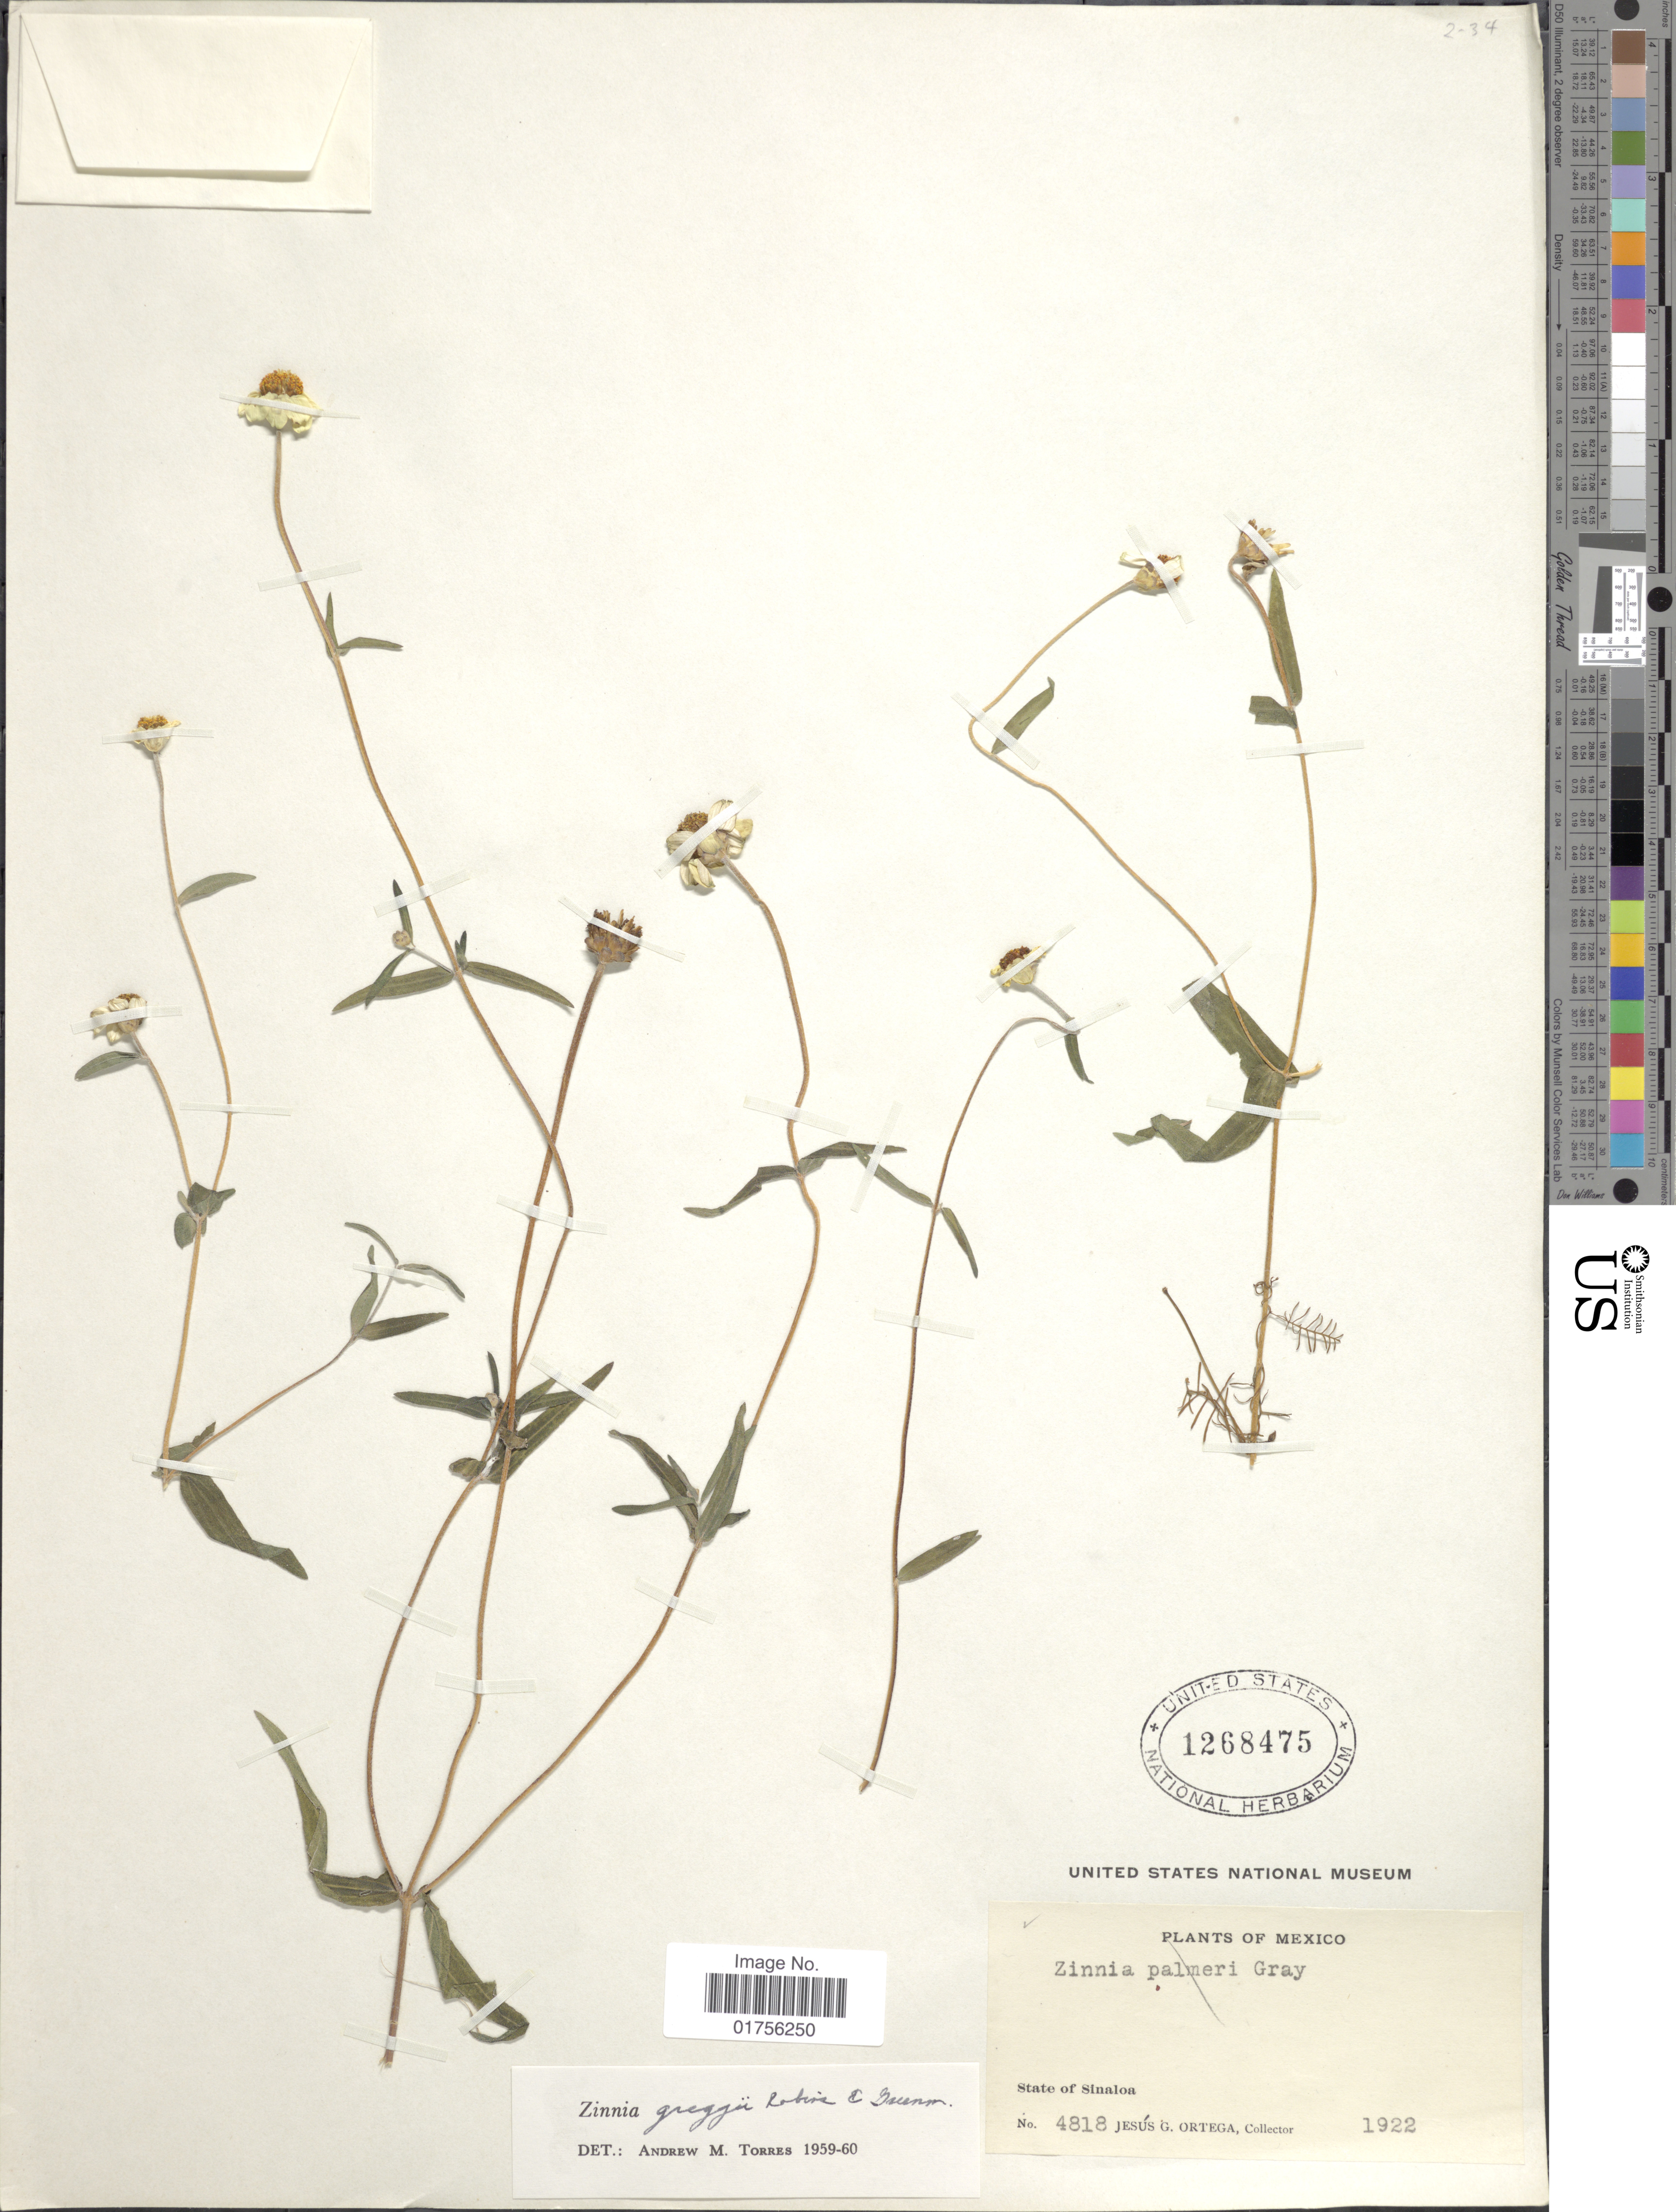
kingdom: Plantae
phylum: Tracheophyta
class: Magnoliopsida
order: Asterales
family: Asteraceae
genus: Zinnia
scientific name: Zinnia greggii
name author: (B.L. Rob.) B.L. Rob.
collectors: J. Ortega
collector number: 4818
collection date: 1922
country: Mexico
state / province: Sinaloa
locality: State of Sinaloa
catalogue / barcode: US 1268475